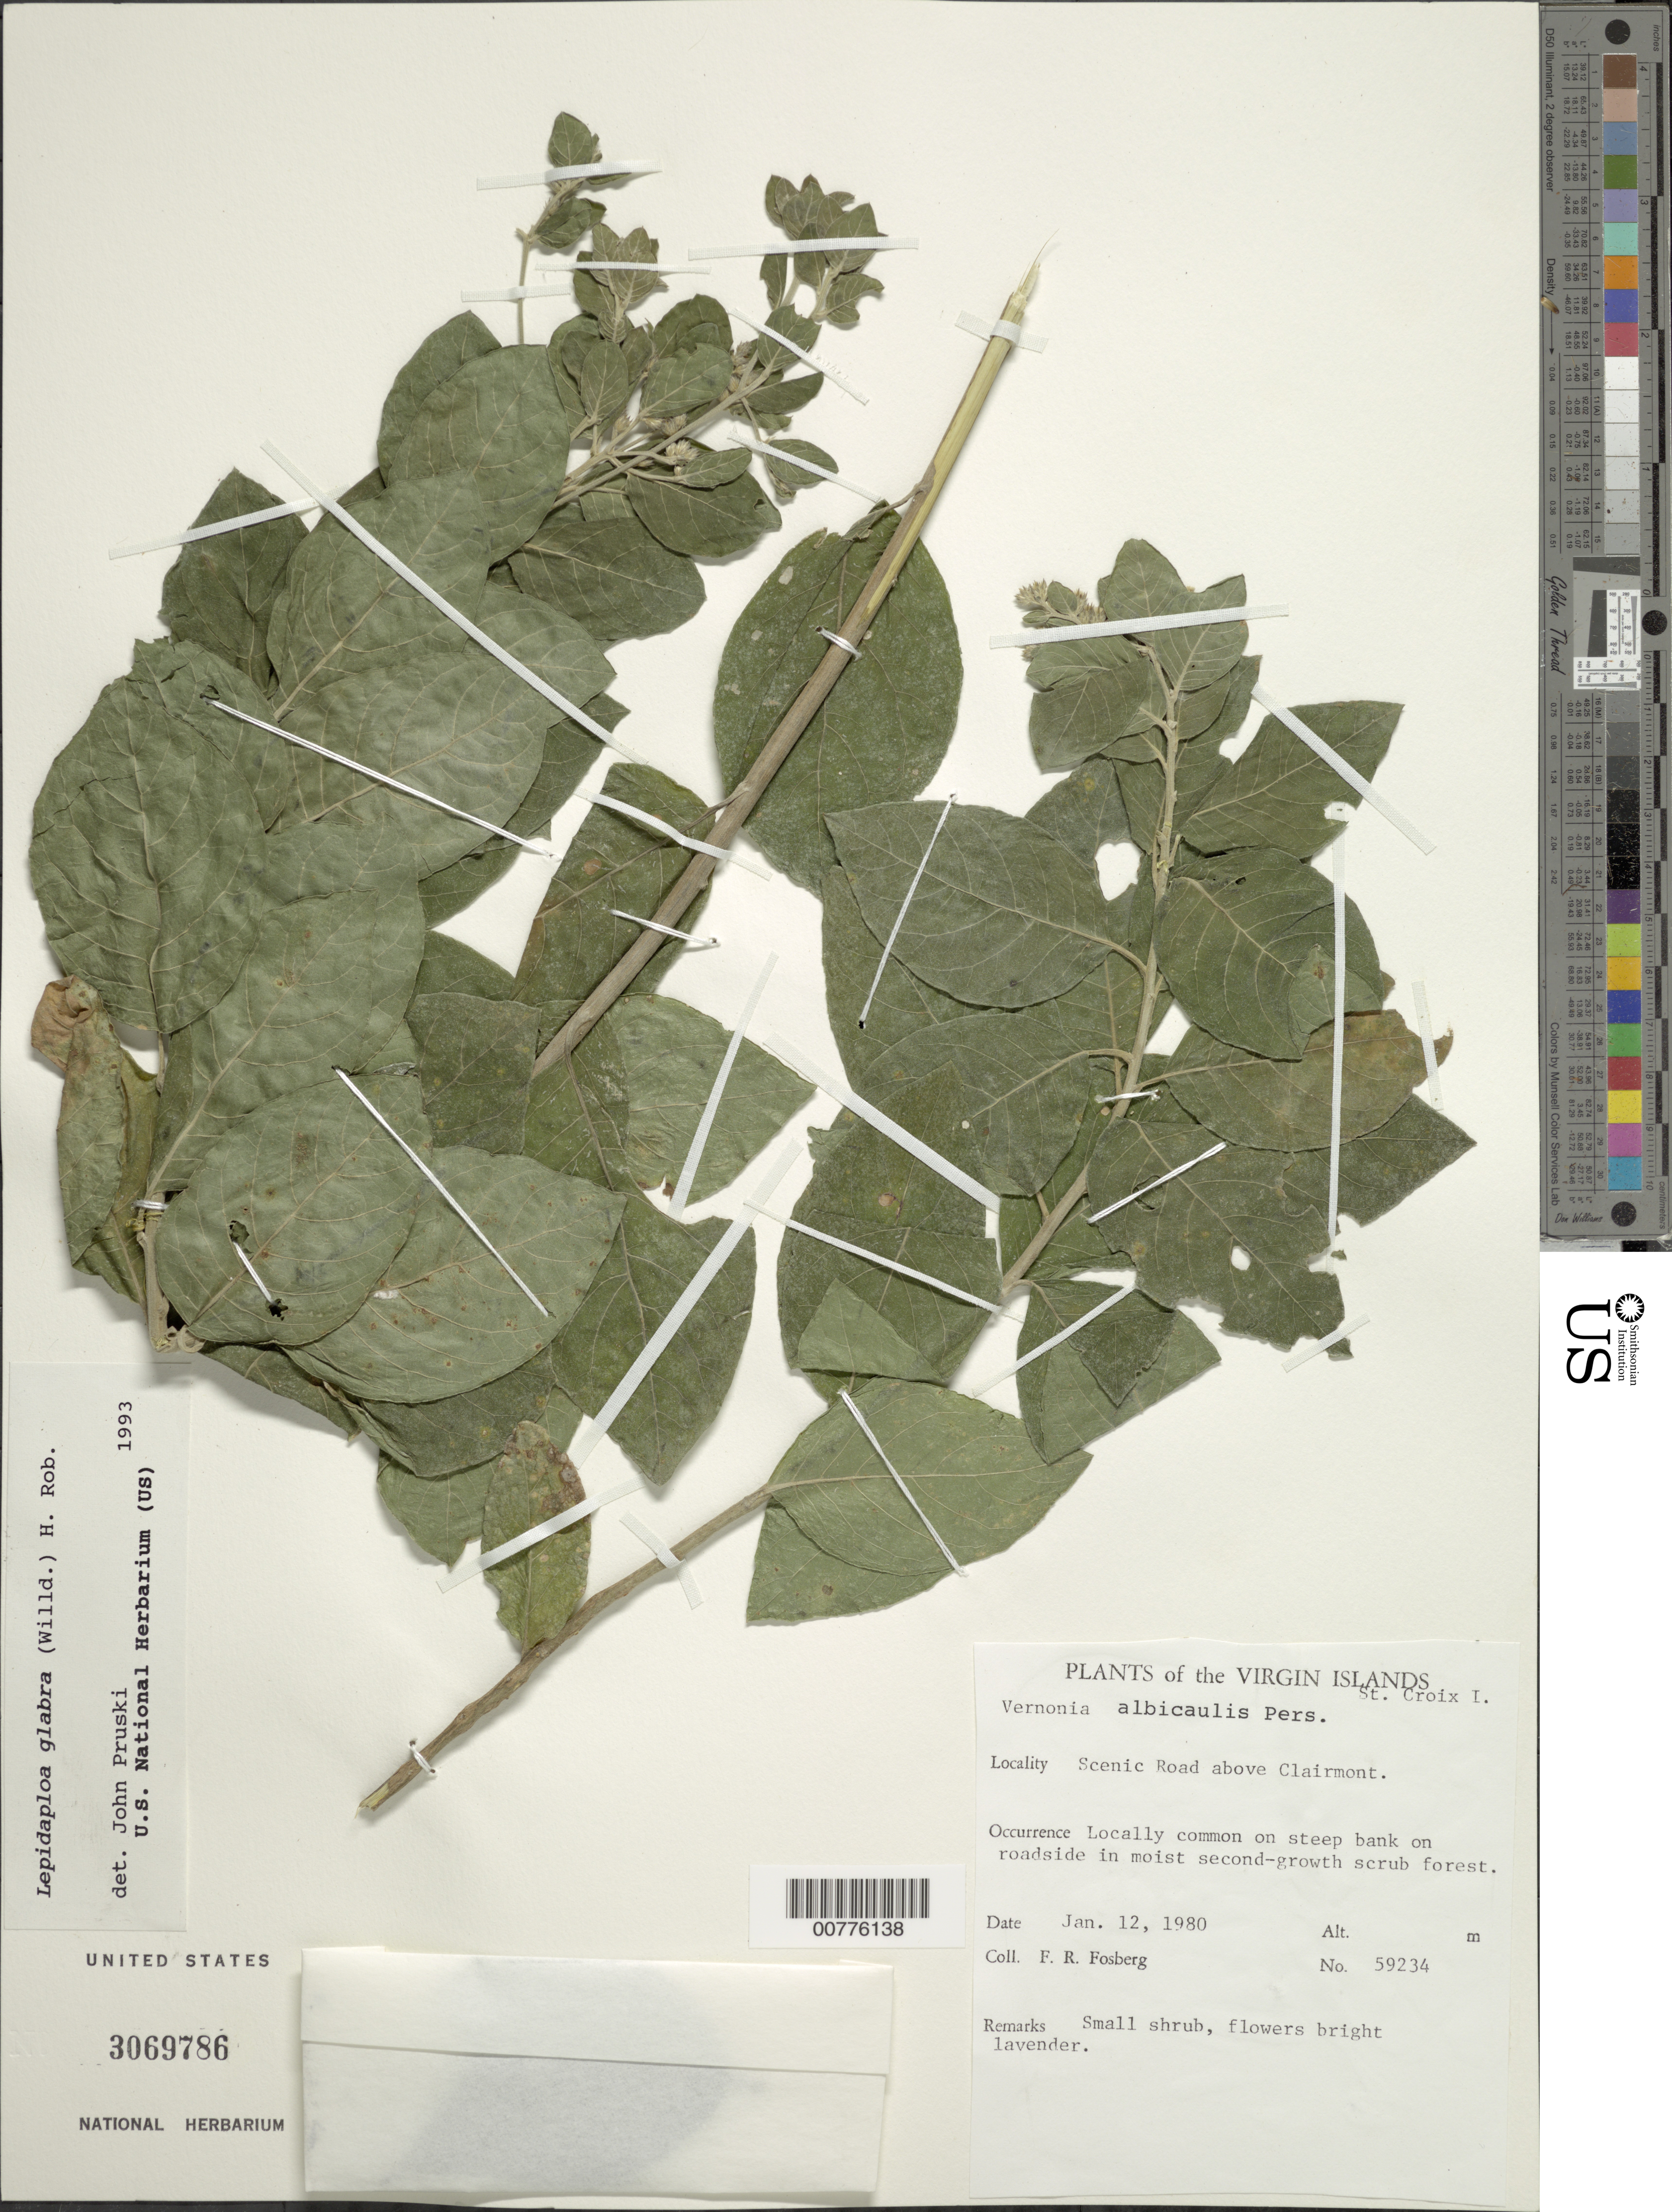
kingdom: Plantae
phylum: Tracheophyta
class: Magnoliopsida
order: Asterales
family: Asteraceae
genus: Lepidaploa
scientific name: Lepidaploa glabra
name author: (Willd.) H. Rob.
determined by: Pruski, J. F.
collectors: F. R. Fosberg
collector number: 59234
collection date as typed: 12 Jan 1980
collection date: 1980-01-12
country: U.S. Virgin Islands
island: St. Croix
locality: Scenic Road above Clairmont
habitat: Locally common on steep bank on roadside in moist second-growth scrub forest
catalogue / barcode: US 3069786